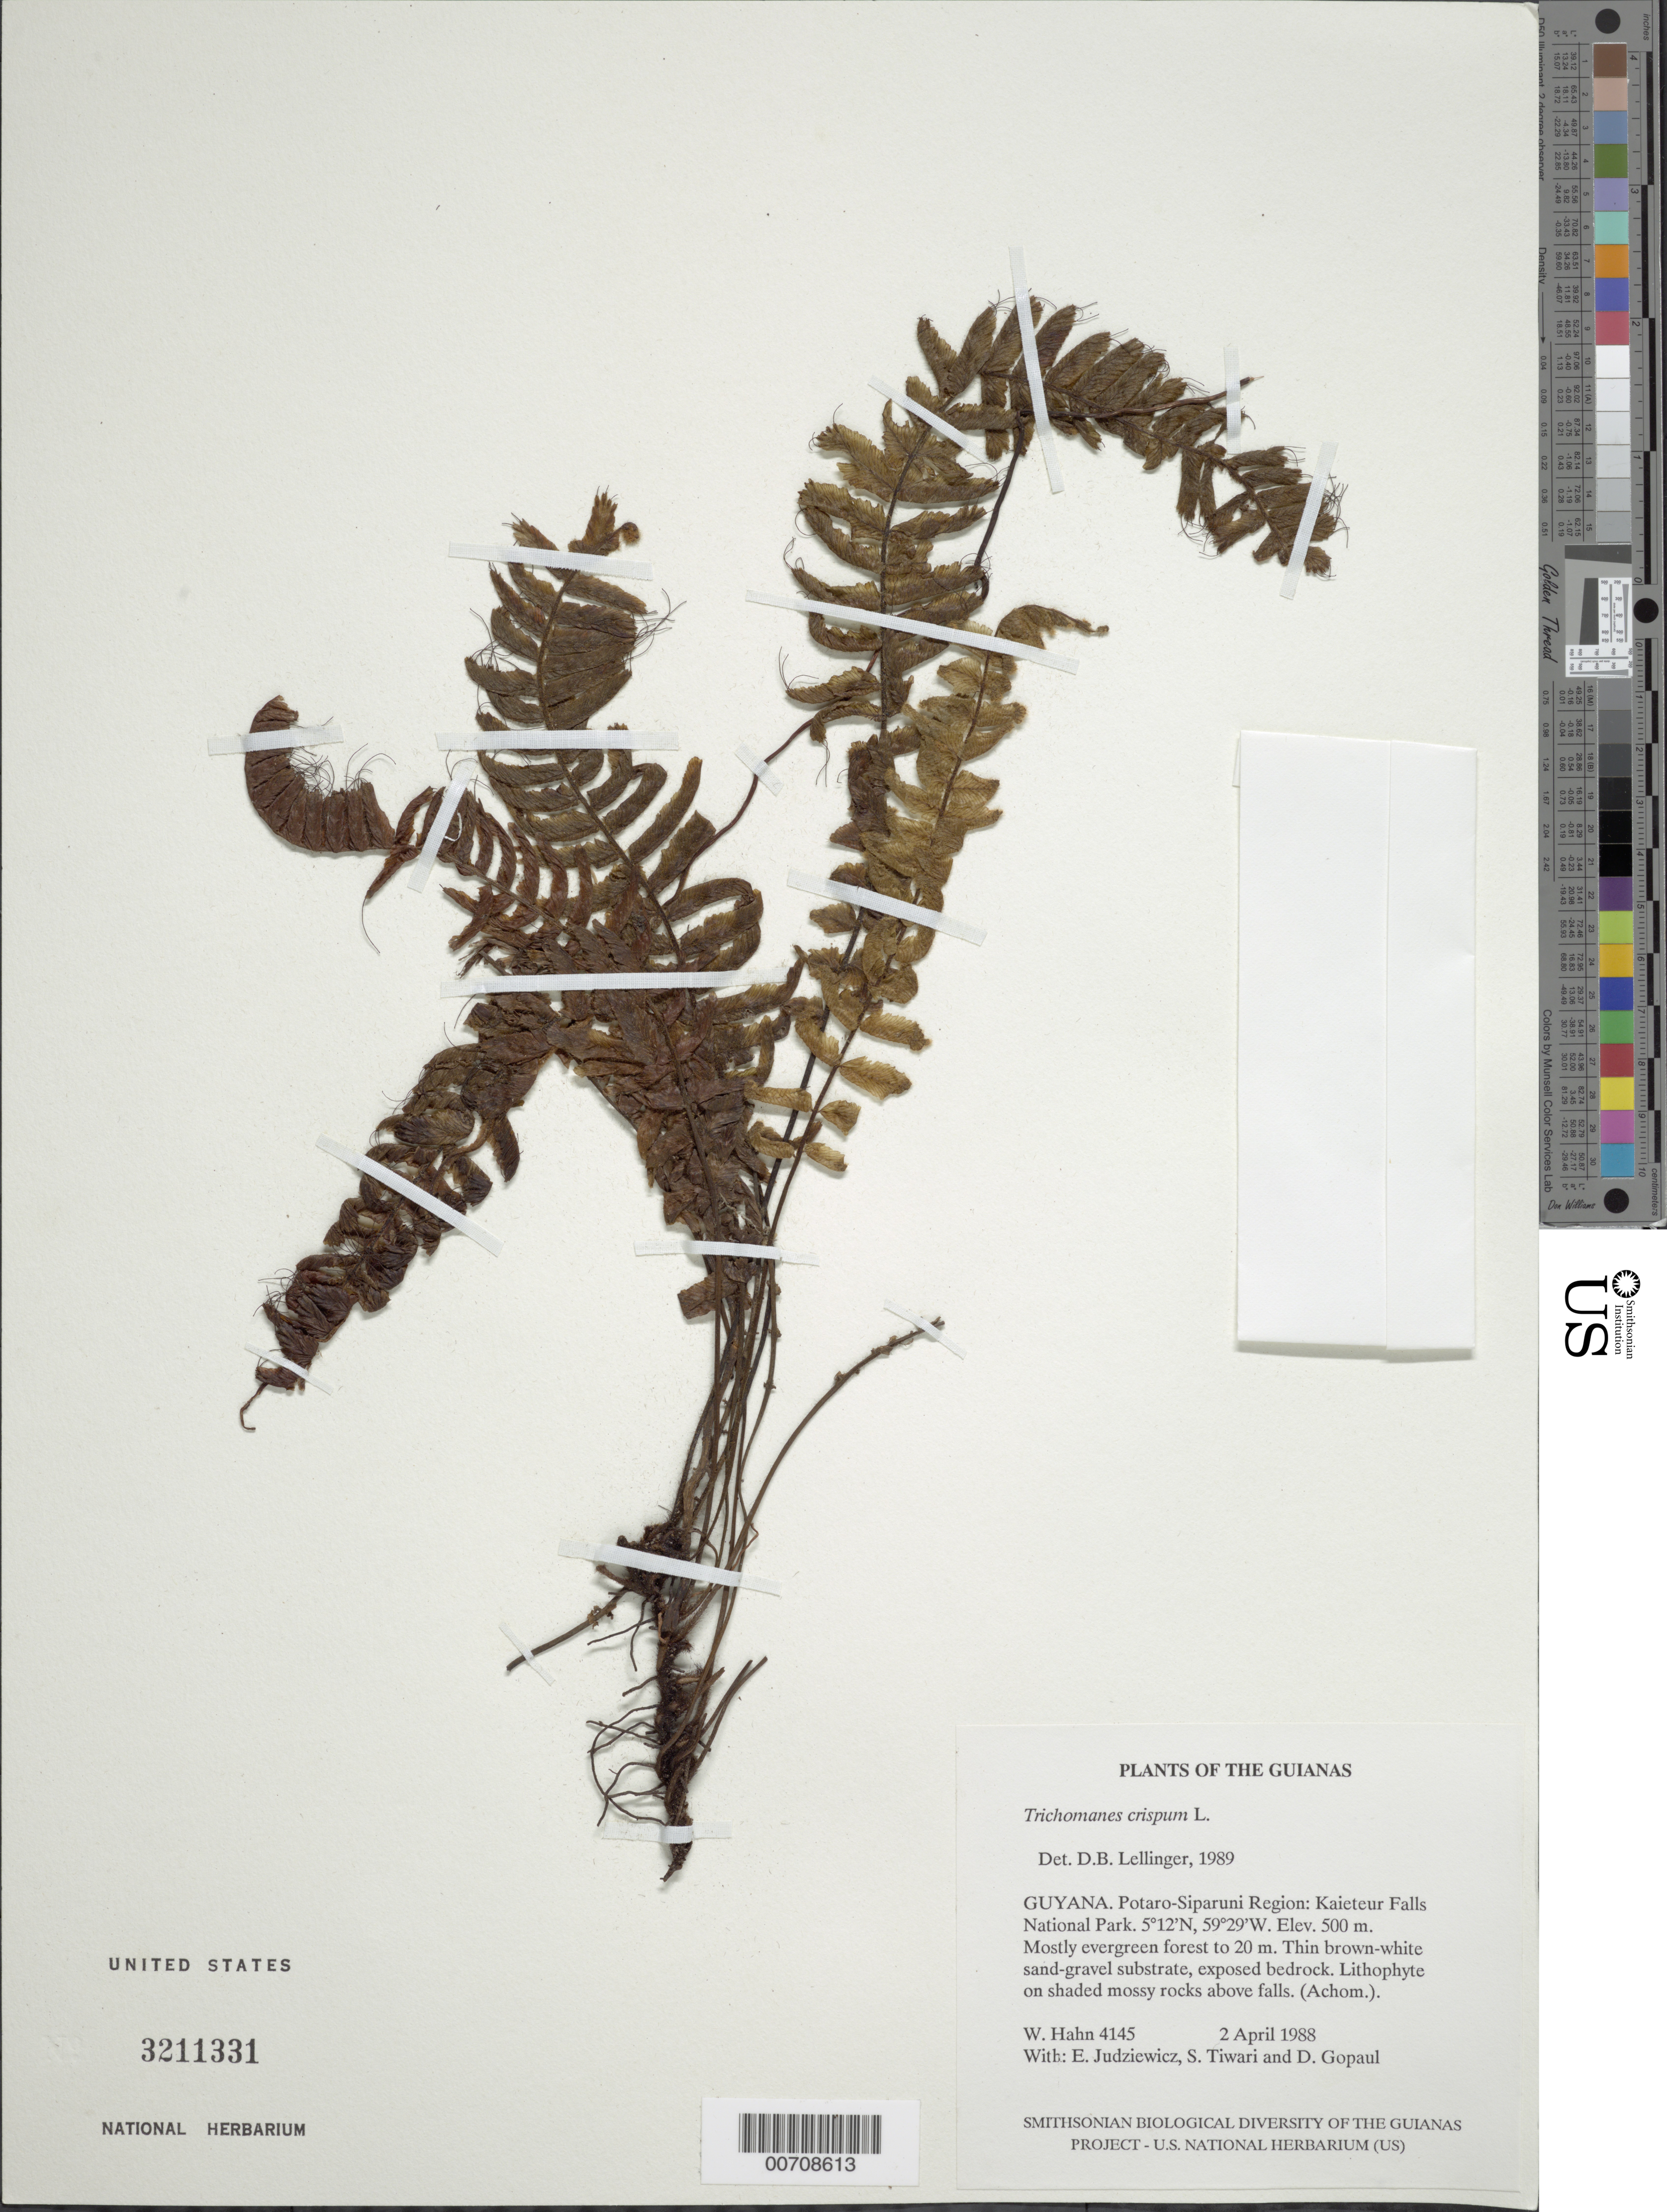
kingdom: Plantae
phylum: Tracheophyta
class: Polypodiopsida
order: Hymenophyllales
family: Hymenophyllaceae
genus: Trichomanes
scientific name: Trichomanes crispum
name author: L.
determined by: Lellinger, David B., (BOT), Smithsonian Institution - National Museum of Natural History (UNITED STATES)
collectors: W. Hahn, E. J. Judziewicz, S. Tiwari & D. Gopaul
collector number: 4145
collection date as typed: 2 April 1988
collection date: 1988-04-02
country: Guyana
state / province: Potaro-Siparuni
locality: Kaieteur Falls National Park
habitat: Mostly evergreen forest to 20 m. Thin brown-white sand-gravel substrate, exposed bedrock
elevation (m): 500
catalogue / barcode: US 3211331